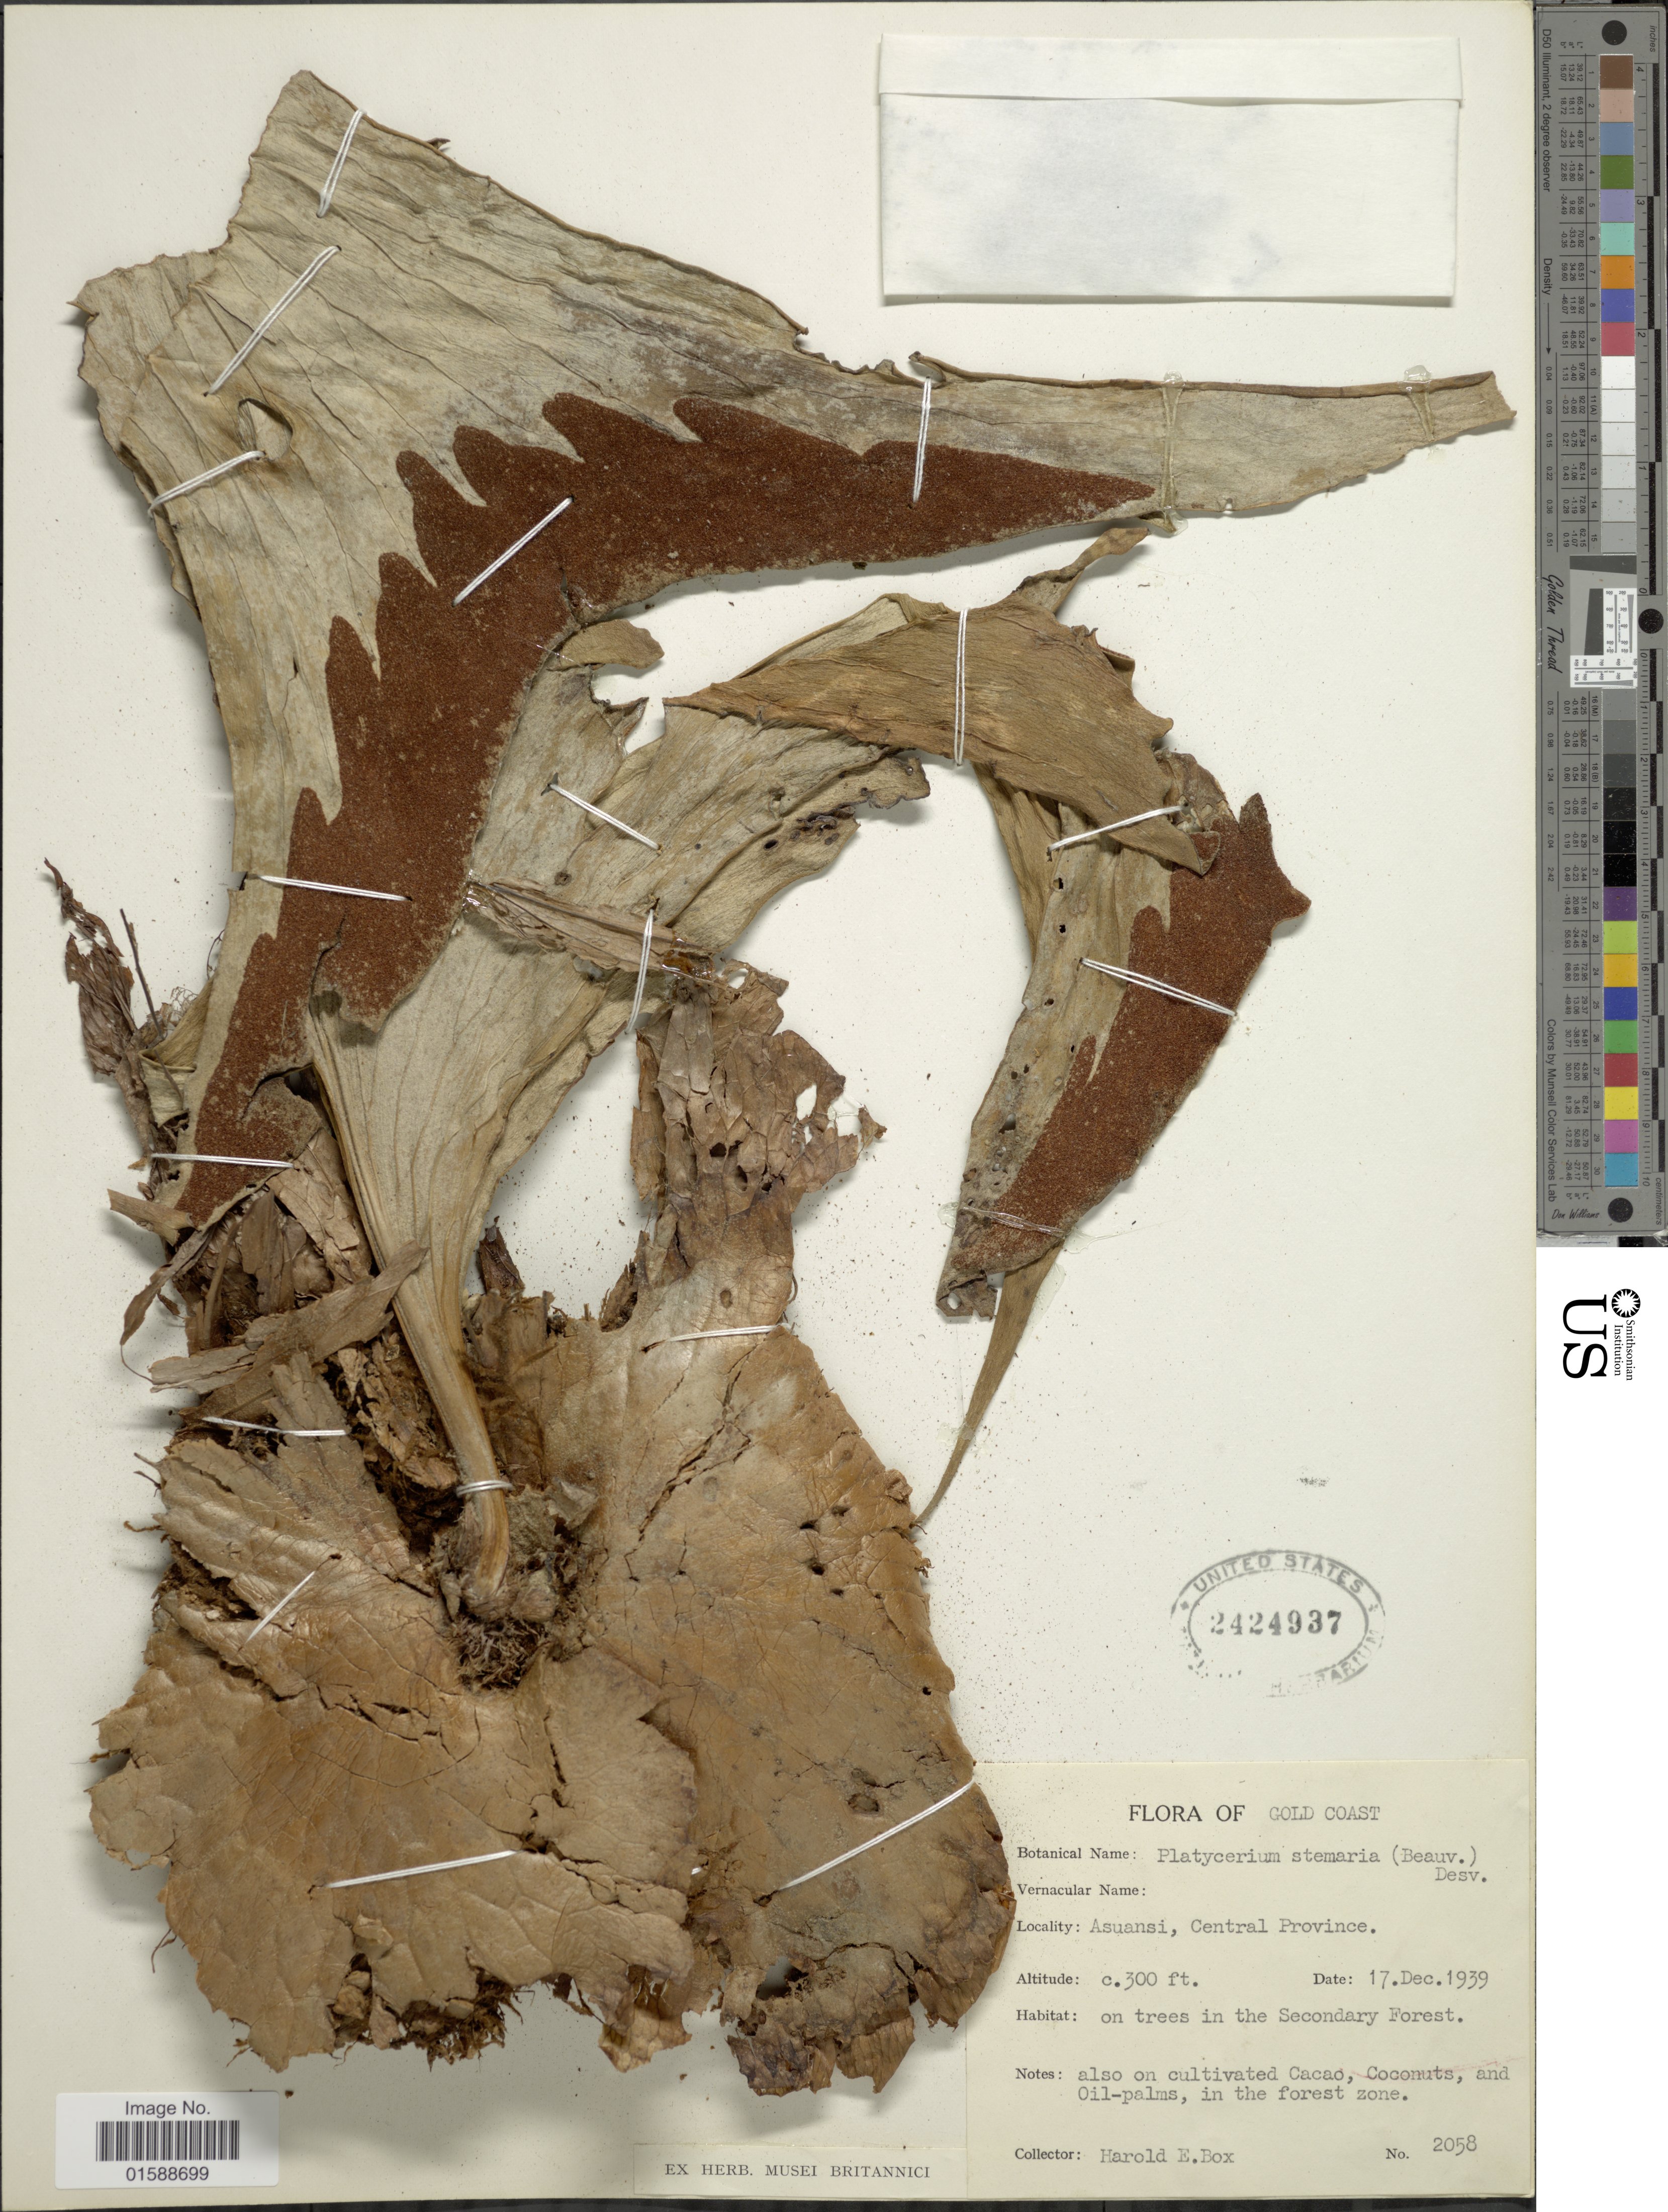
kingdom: Plantae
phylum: Tracheophyta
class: Polypodiopsida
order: Polypodiales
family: Polypodiaceae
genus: Platycerium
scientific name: Platycerium stemaria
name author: (P. Beauv.) Desv.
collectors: H. E. Box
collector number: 2058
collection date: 1939-12-17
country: Ghana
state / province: Central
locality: Gold Coast. Asuansi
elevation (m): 91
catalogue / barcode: US 2424937